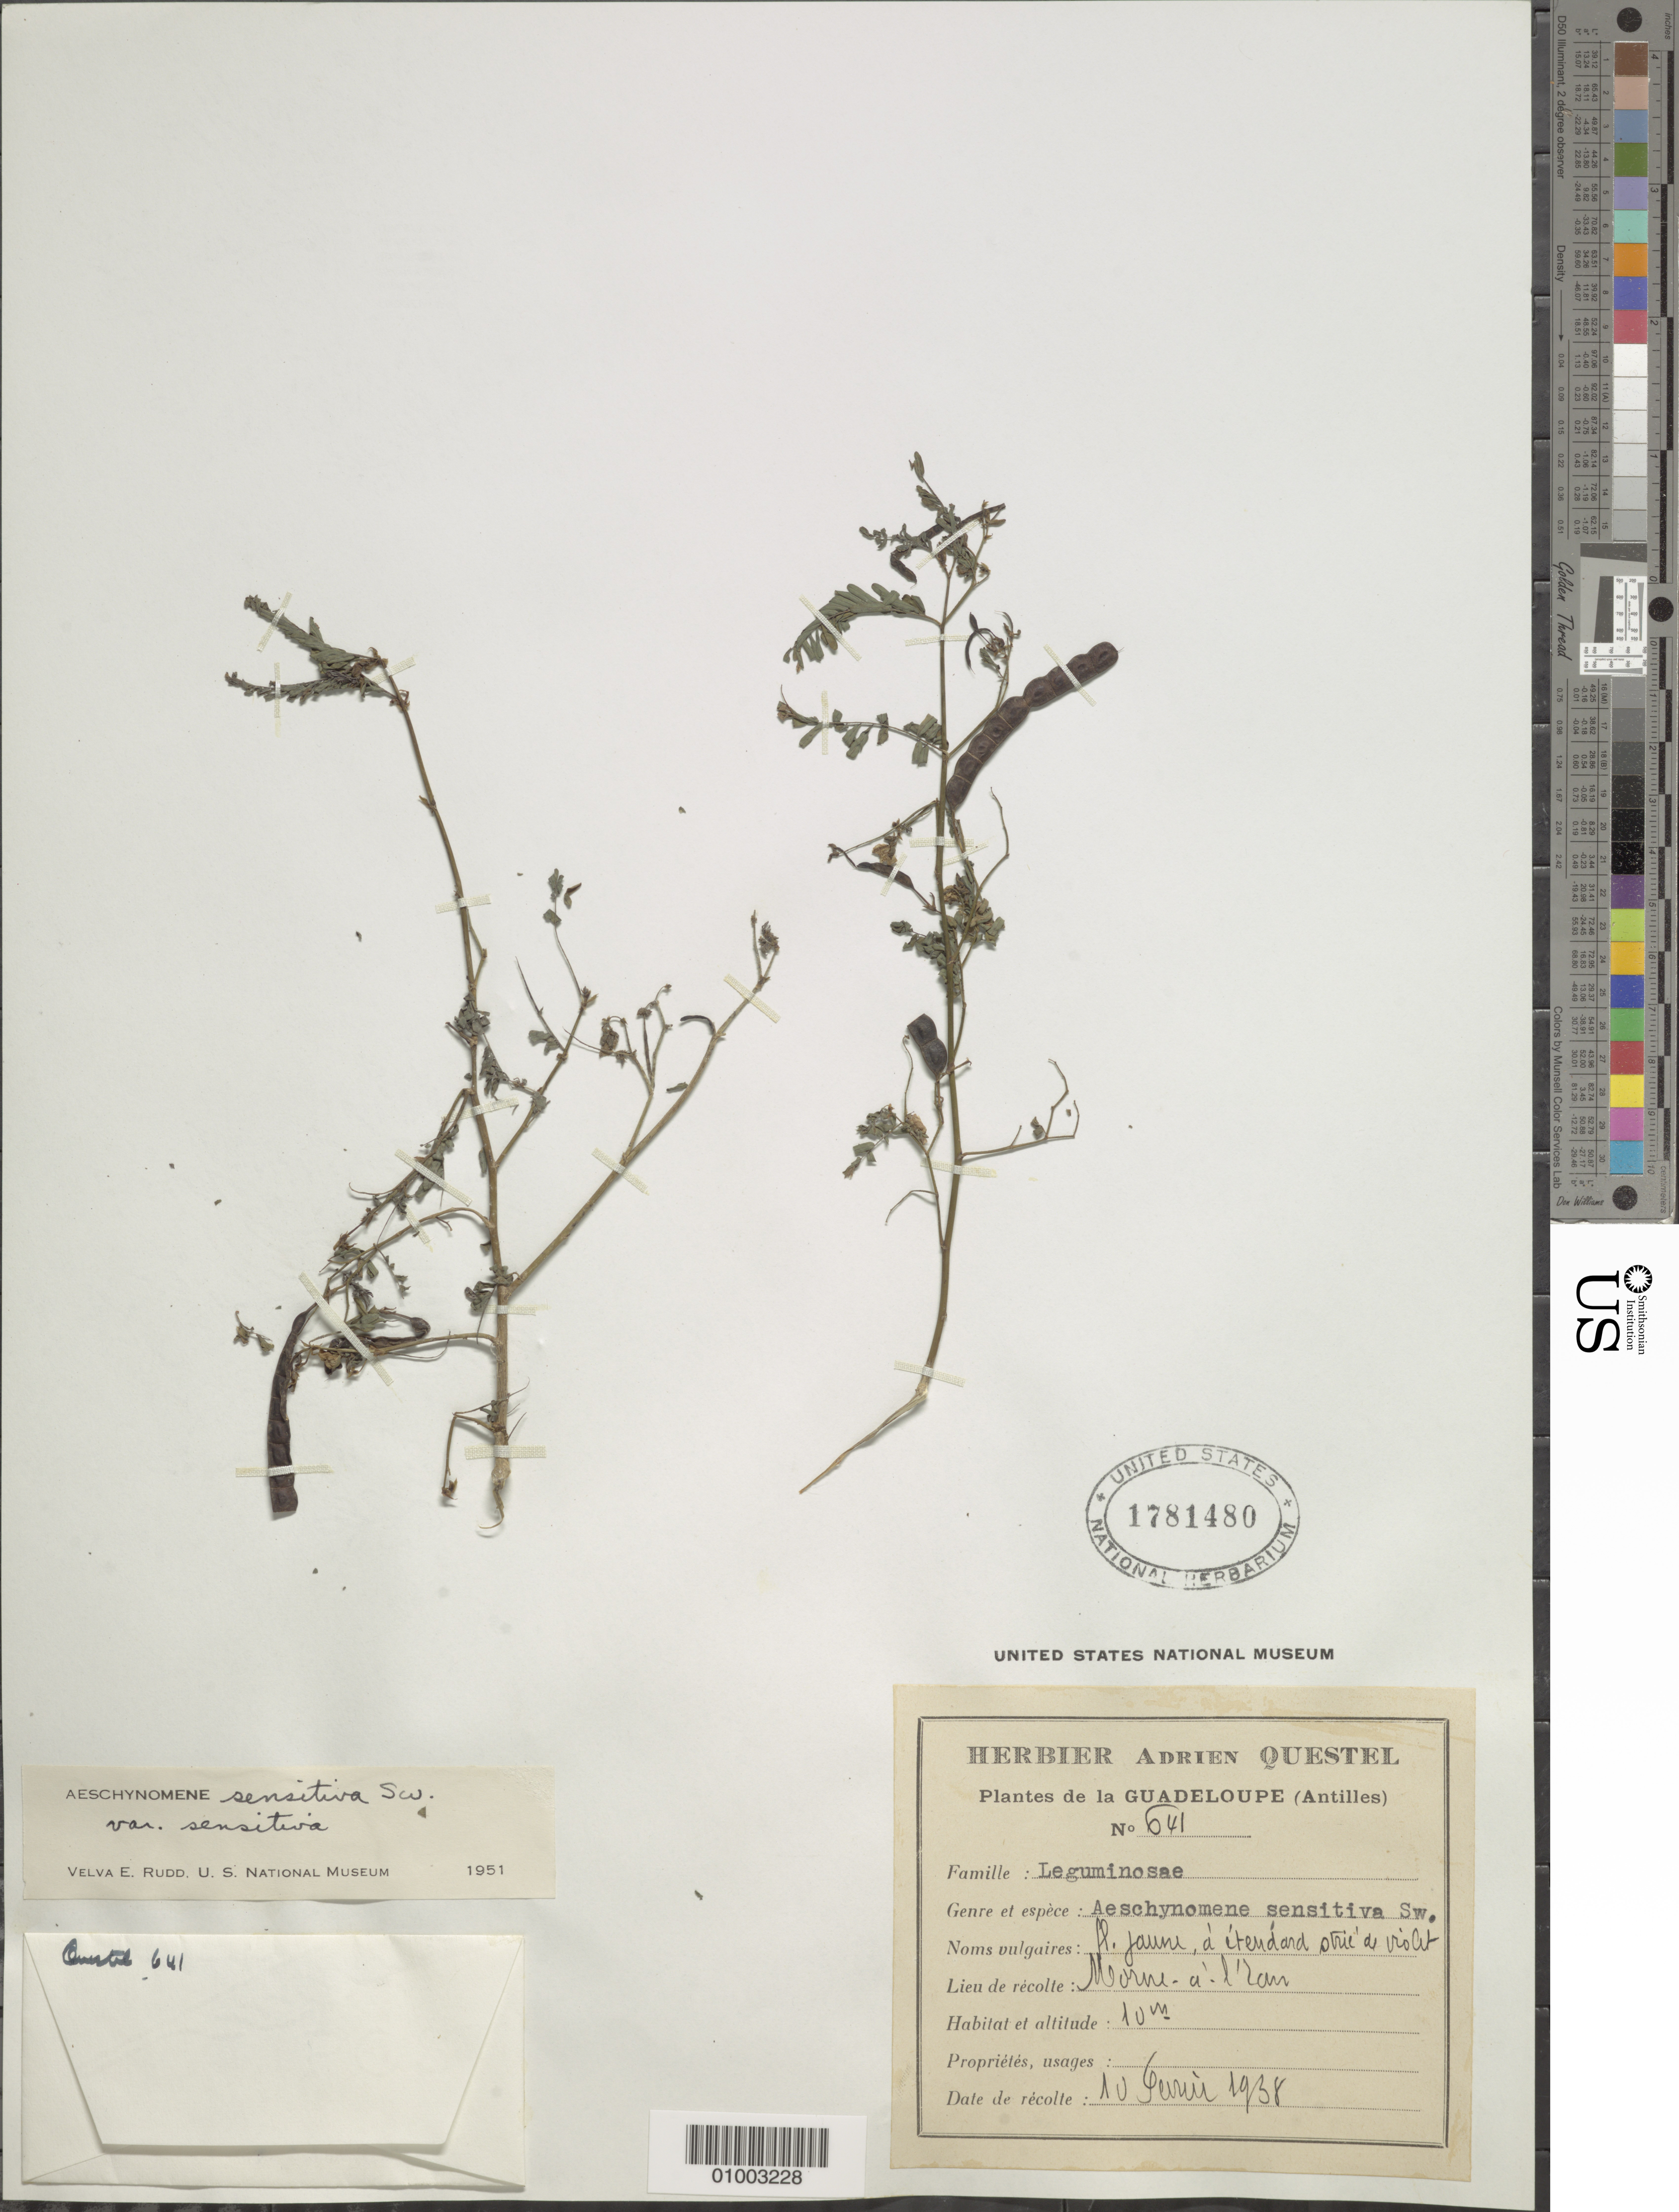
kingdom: Plantae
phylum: Tracheophyta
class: Magnoliopsida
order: Fabales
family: Fabaceae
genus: Aeschynomene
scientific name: Aeschynomene sensitiva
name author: Sw.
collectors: A. Questel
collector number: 641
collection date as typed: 10 Jun 1938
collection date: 1938-06-10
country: Guadeloupe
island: Basse Terre [Guadeloupe]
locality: Meorne a l'Zan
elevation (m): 10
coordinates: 0 N, 0 E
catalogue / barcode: US 1781480